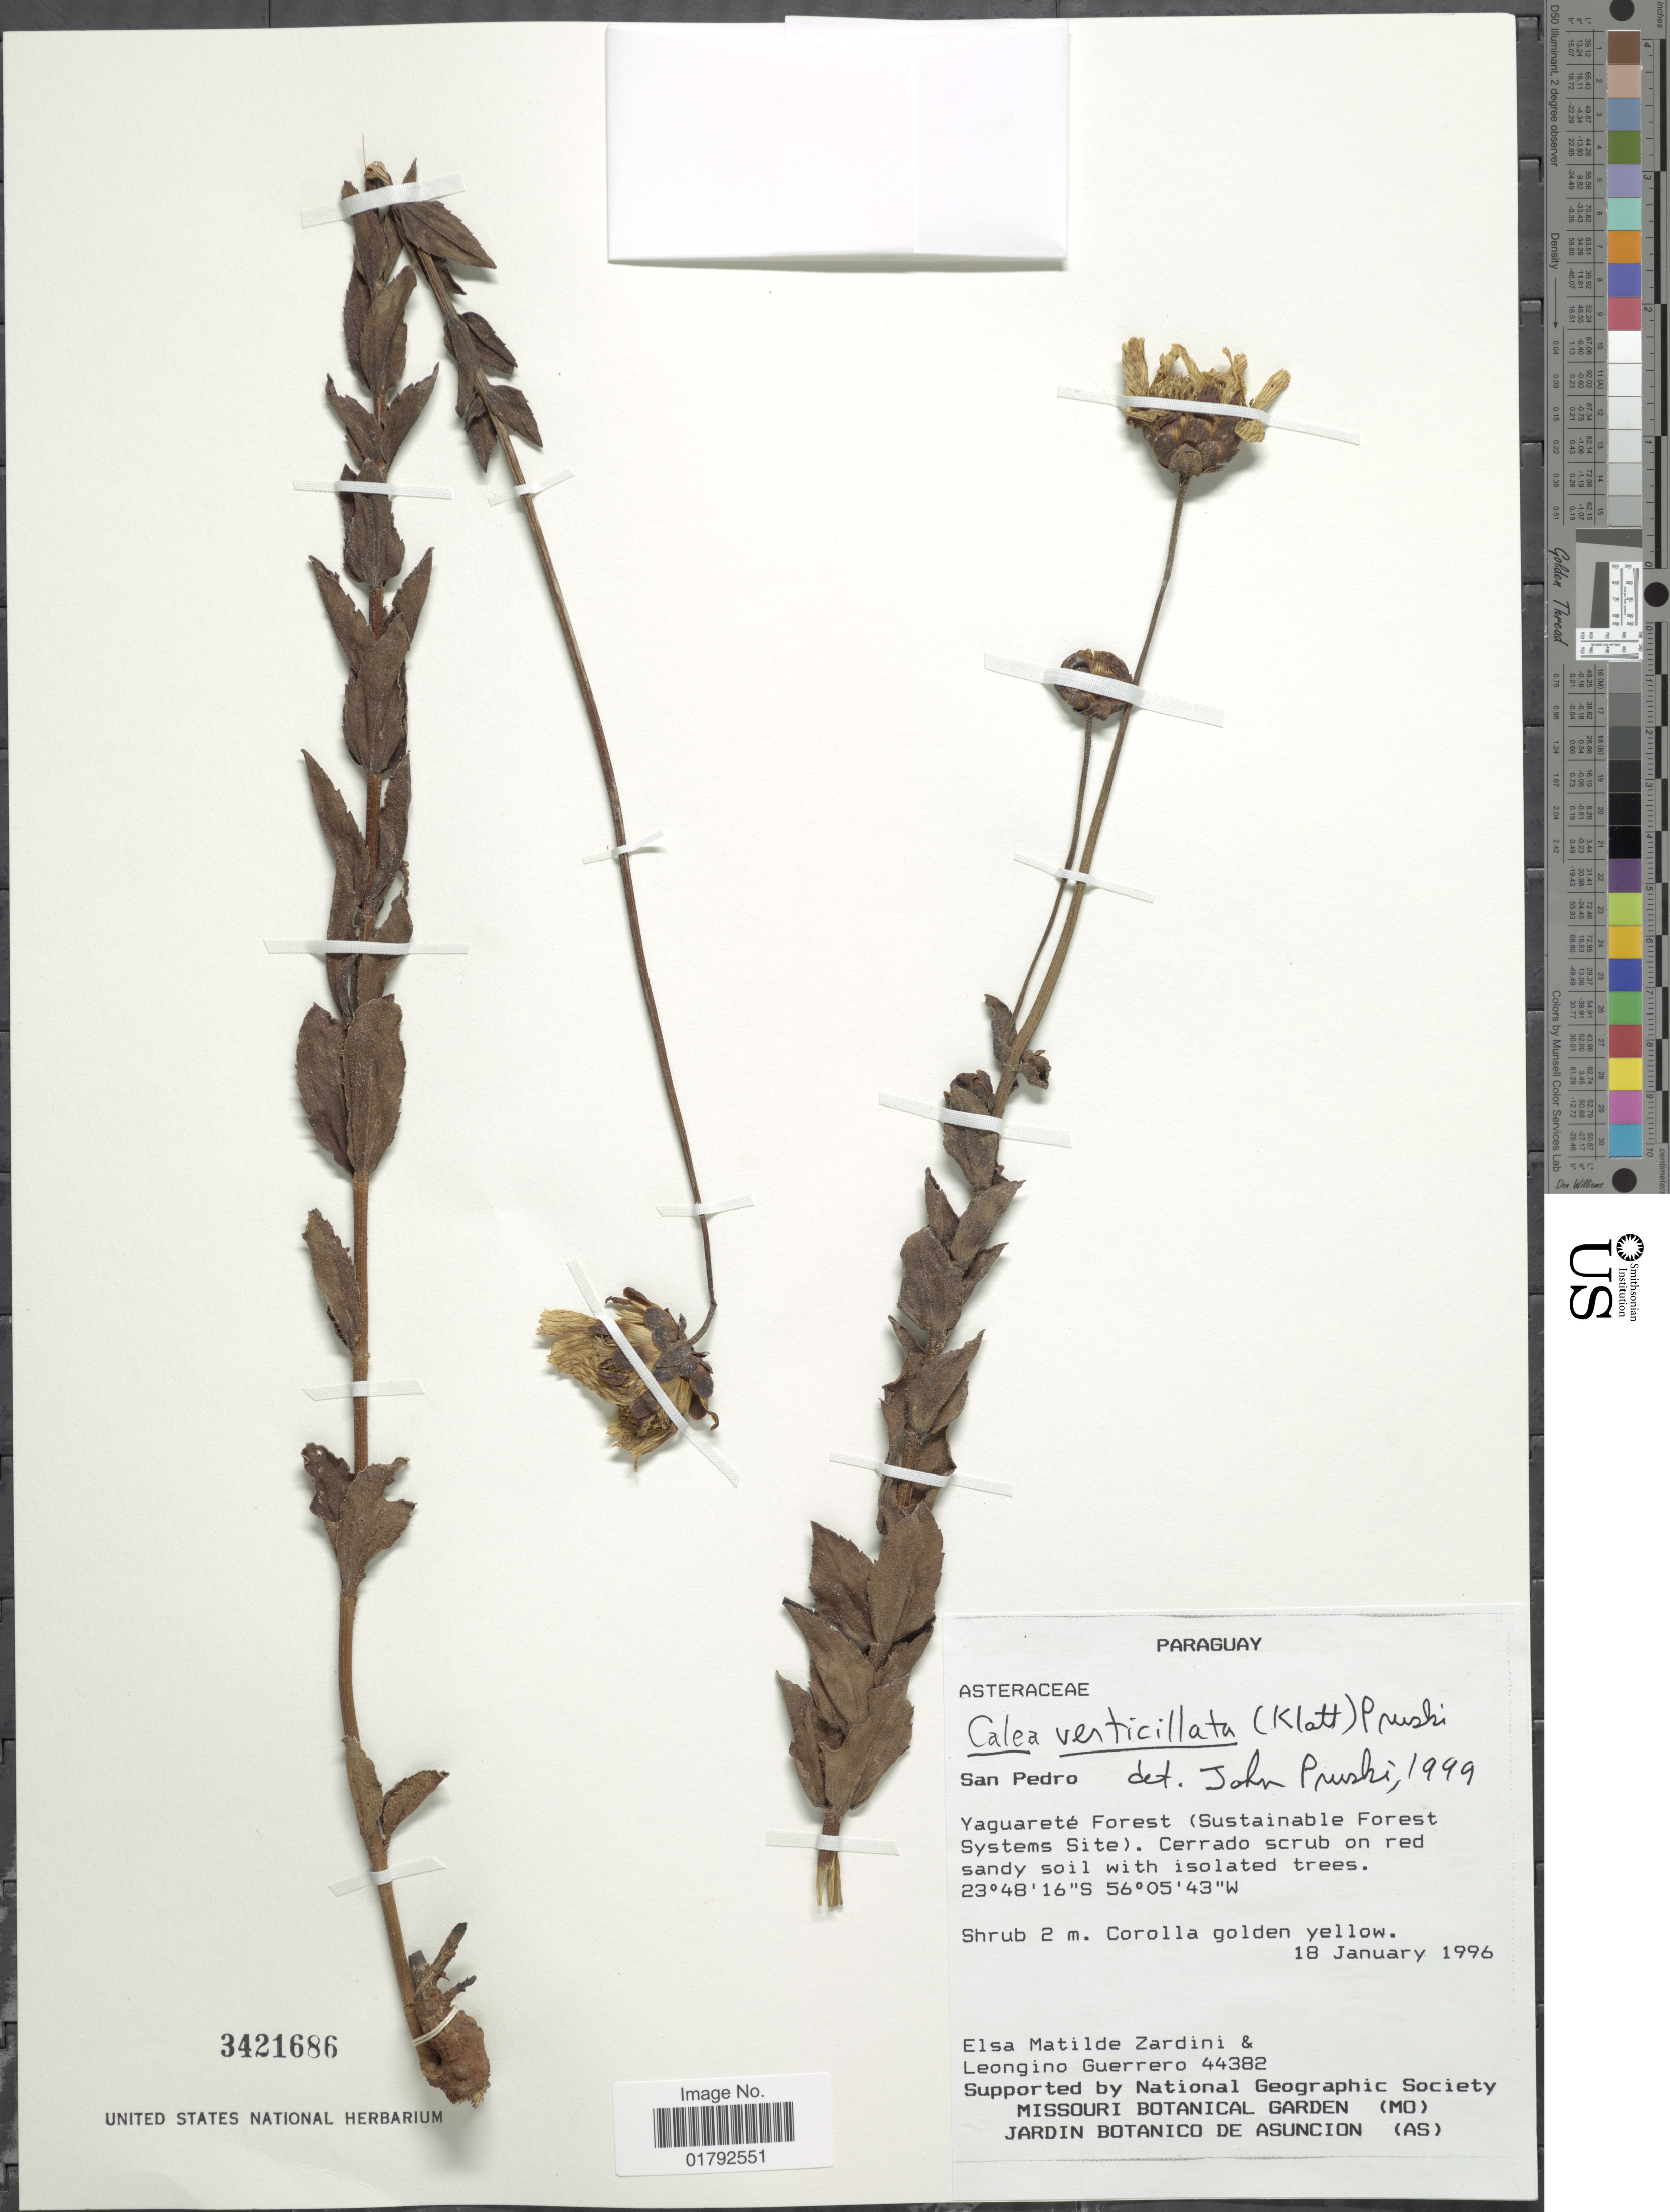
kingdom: Plantae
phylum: Tracheophyta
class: Magnoliopsida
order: Asterales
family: Asteraceae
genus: Calea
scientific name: Calea verticillata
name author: (Klatt) Pruski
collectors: E. M. Zardini & L. Guerrero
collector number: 44382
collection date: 1996-01-18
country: Paraguay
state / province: San Pedro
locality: Yaguarete Forest (Sustainable Forest Systems Site).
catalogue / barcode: US 3421686